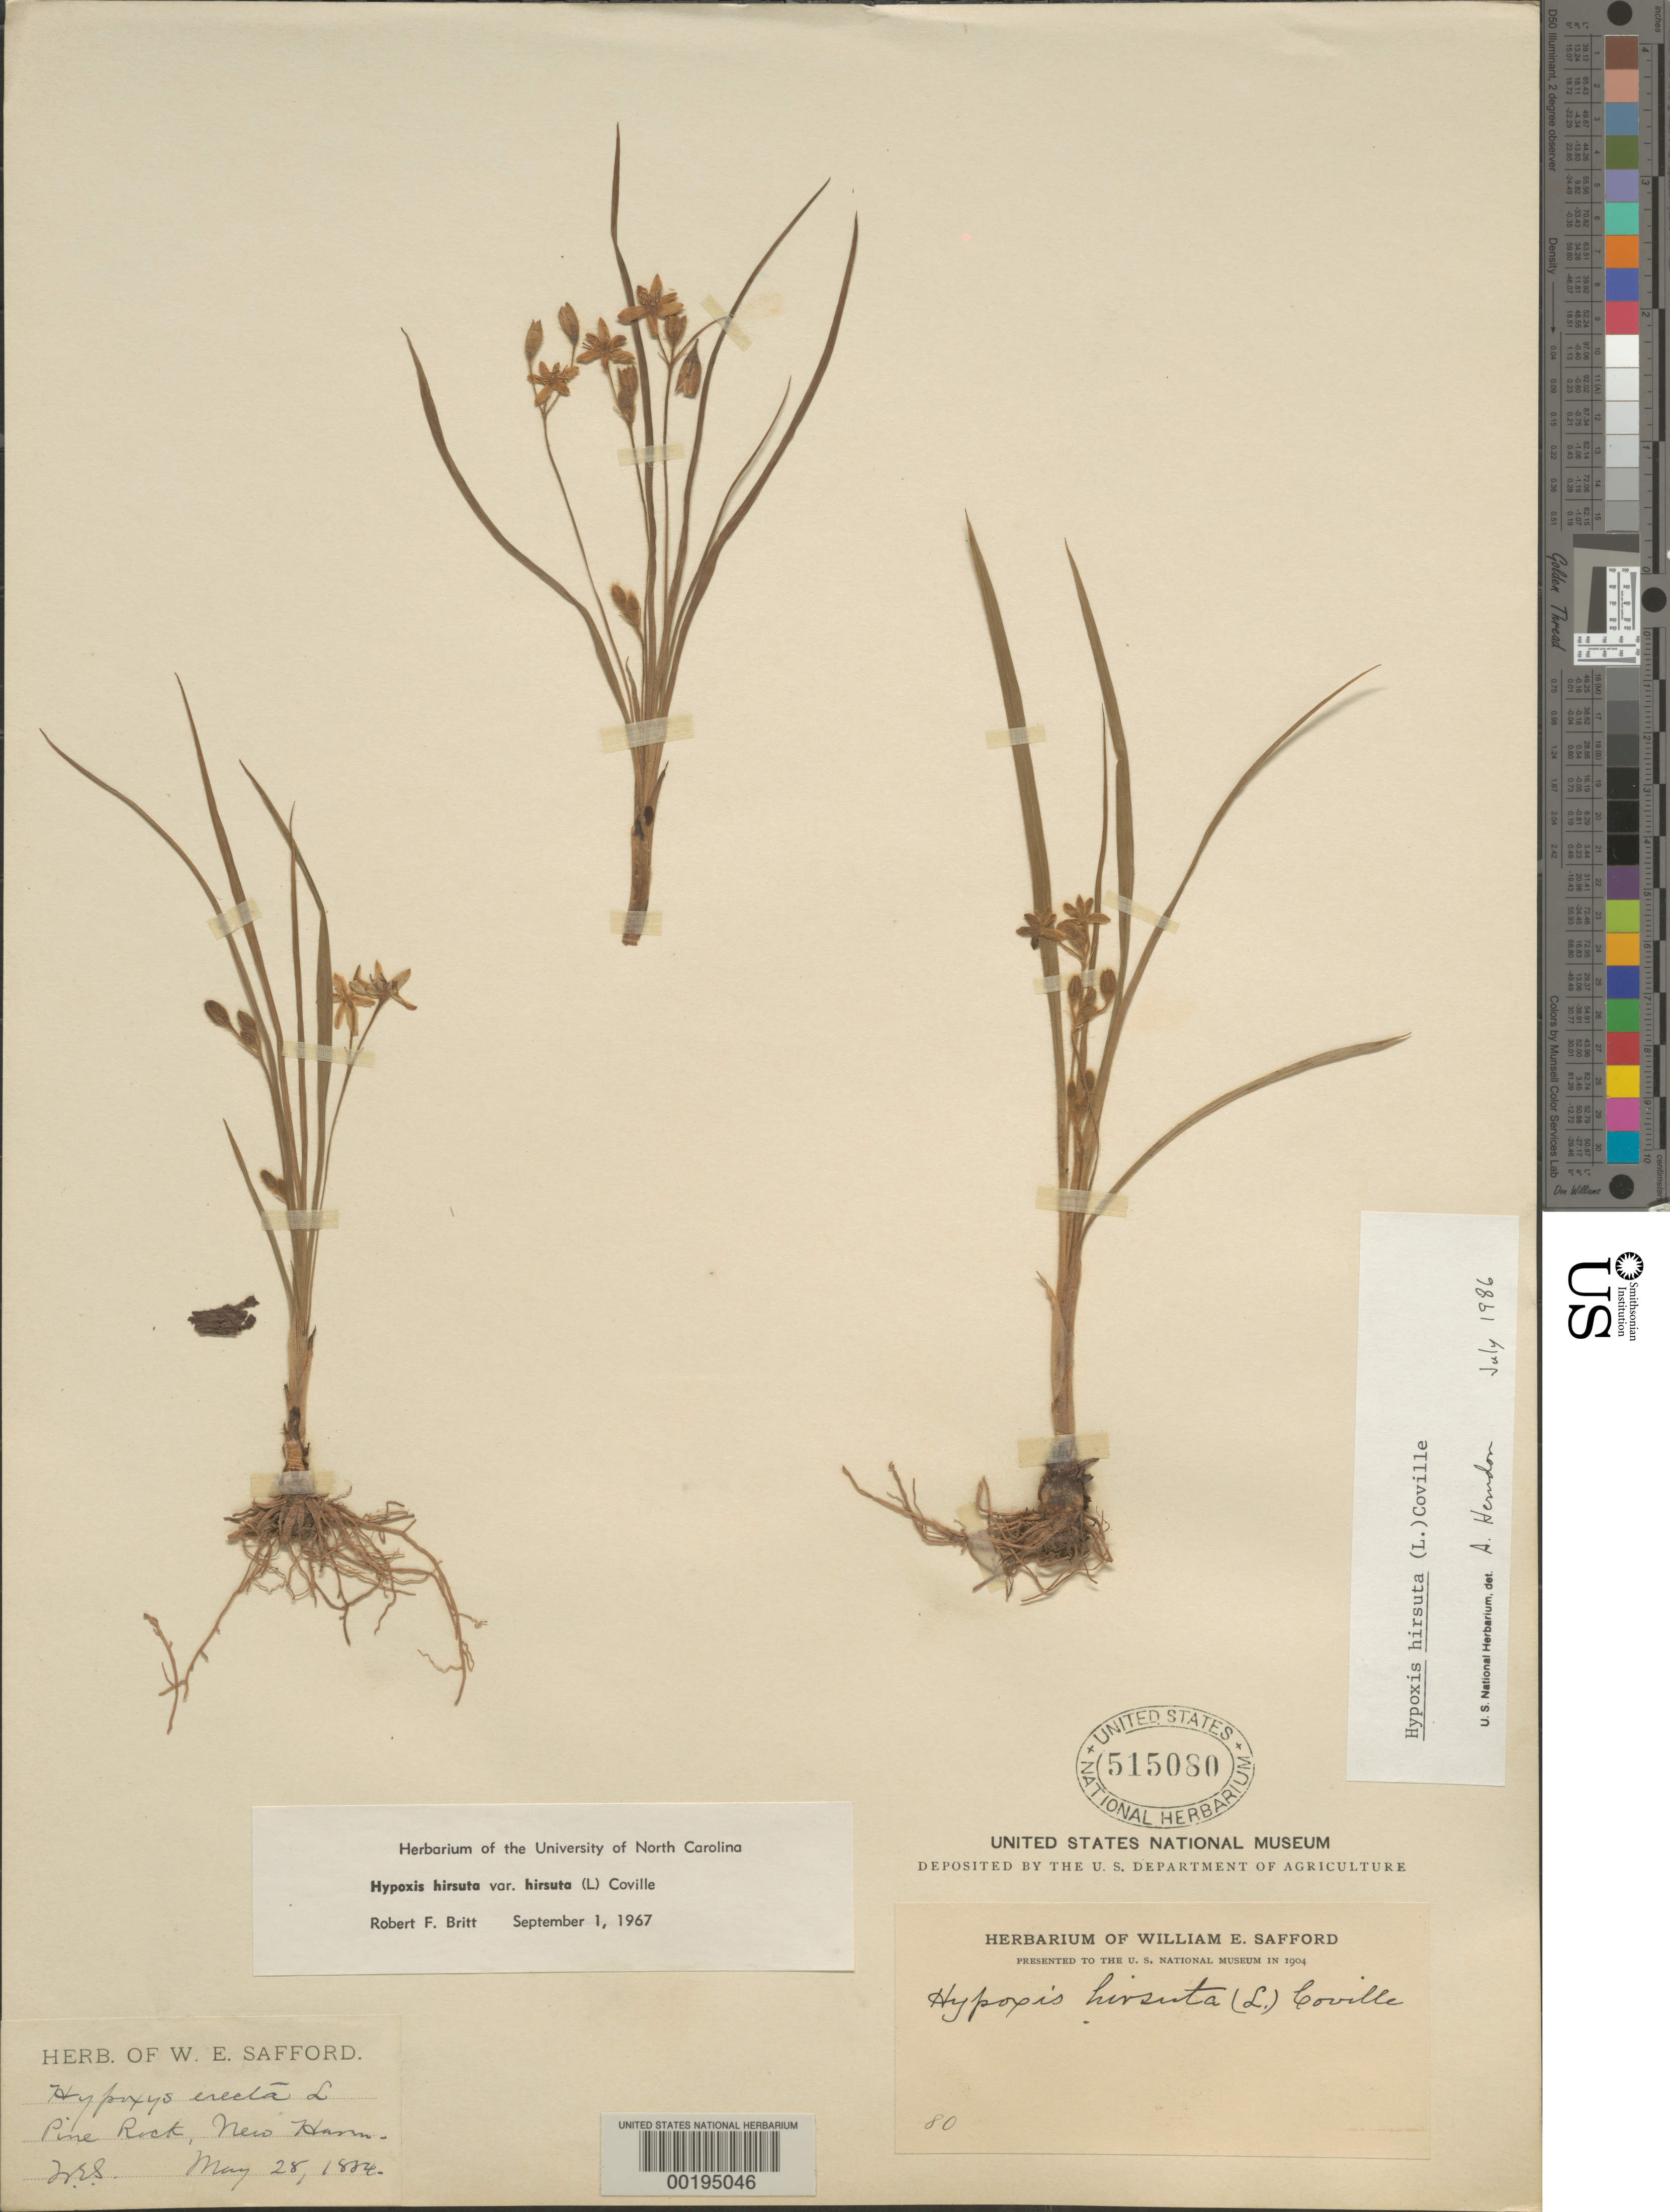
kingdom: Plantae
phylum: Tracheophyta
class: Liliopsida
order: Asparagales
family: Hypoxidaceae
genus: Hypoxis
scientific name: Hypoxis hirsuta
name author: (L.) Coville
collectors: W. E. Safford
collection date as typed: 28 May 1884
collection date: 1884-05-28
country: United States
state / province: Connecticut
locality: New have, pine rock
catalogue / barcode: US 515080